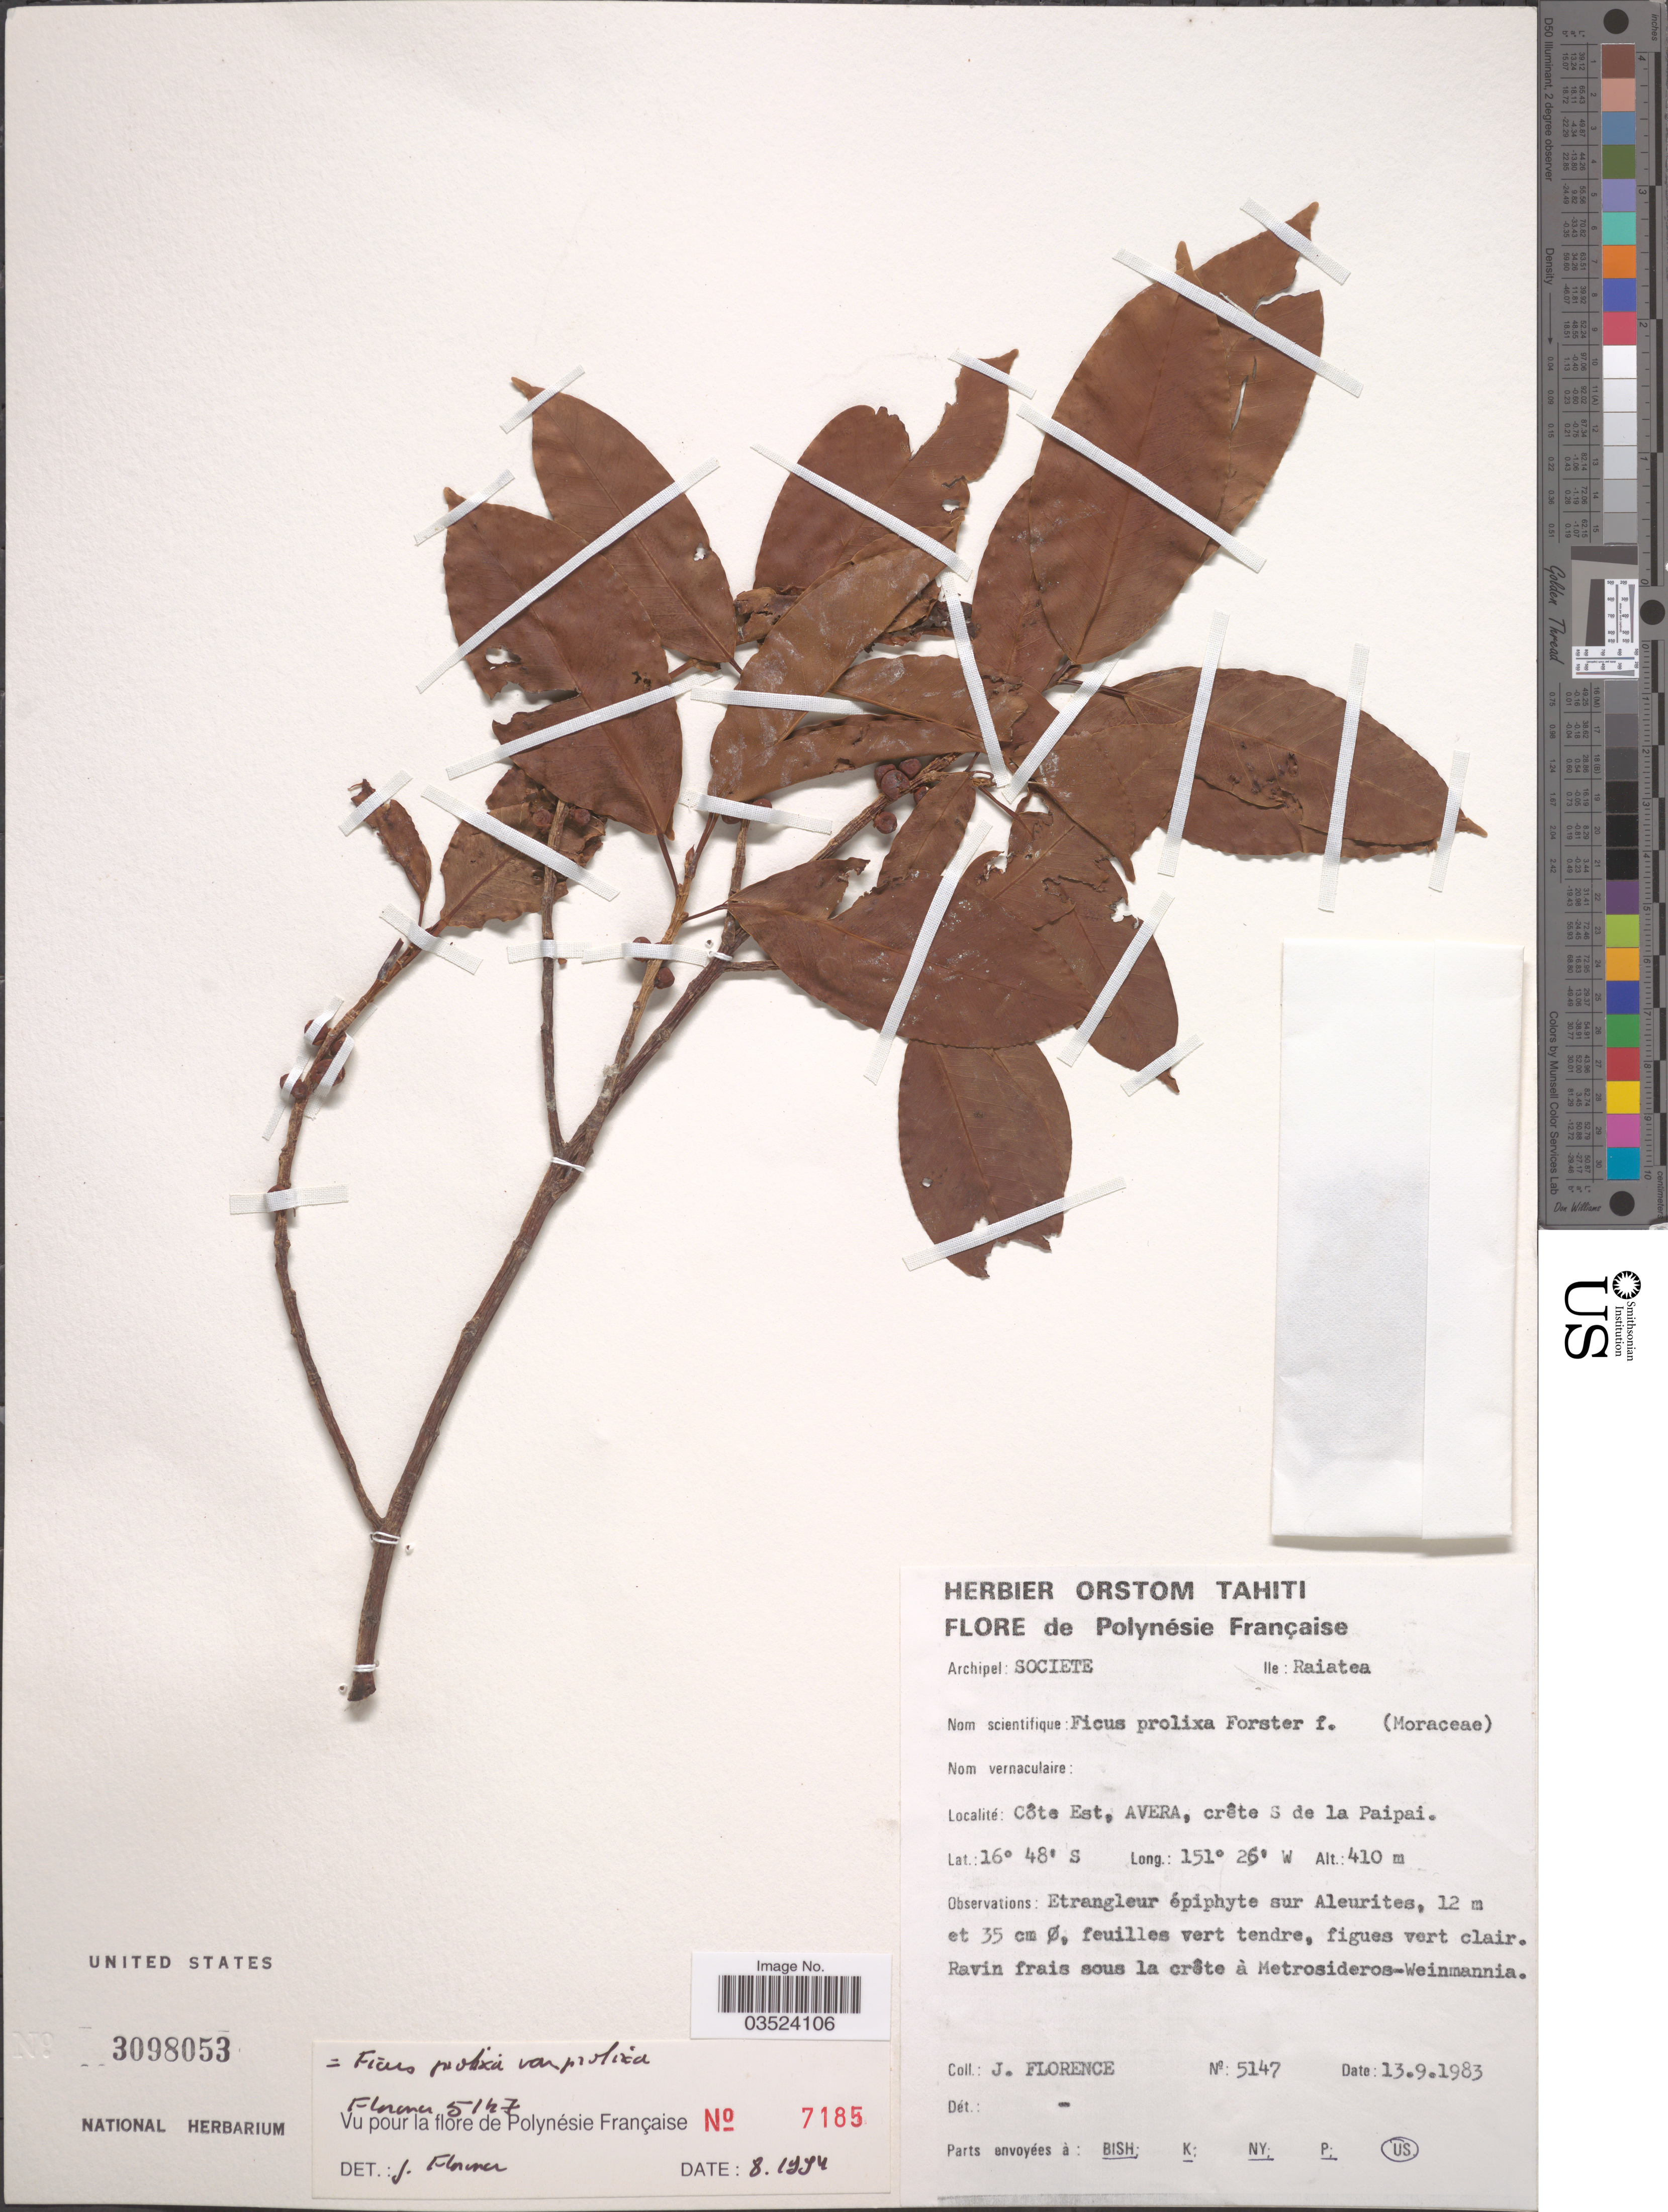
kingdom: Plantae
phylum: Tracheophyta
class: Magnoliopsida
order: Rosales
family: Moraceae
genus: Ficus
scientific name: Ficus prolixa var. prolixa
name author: G. Forst.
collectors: J. Florence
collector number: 5147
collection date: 1983-09-13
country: French Polynesia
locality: Archipel: Societe. IIe: Raiatea. Côte Est, Avera, crête S de la Paipai.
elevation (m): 410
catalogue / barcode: US 3098053